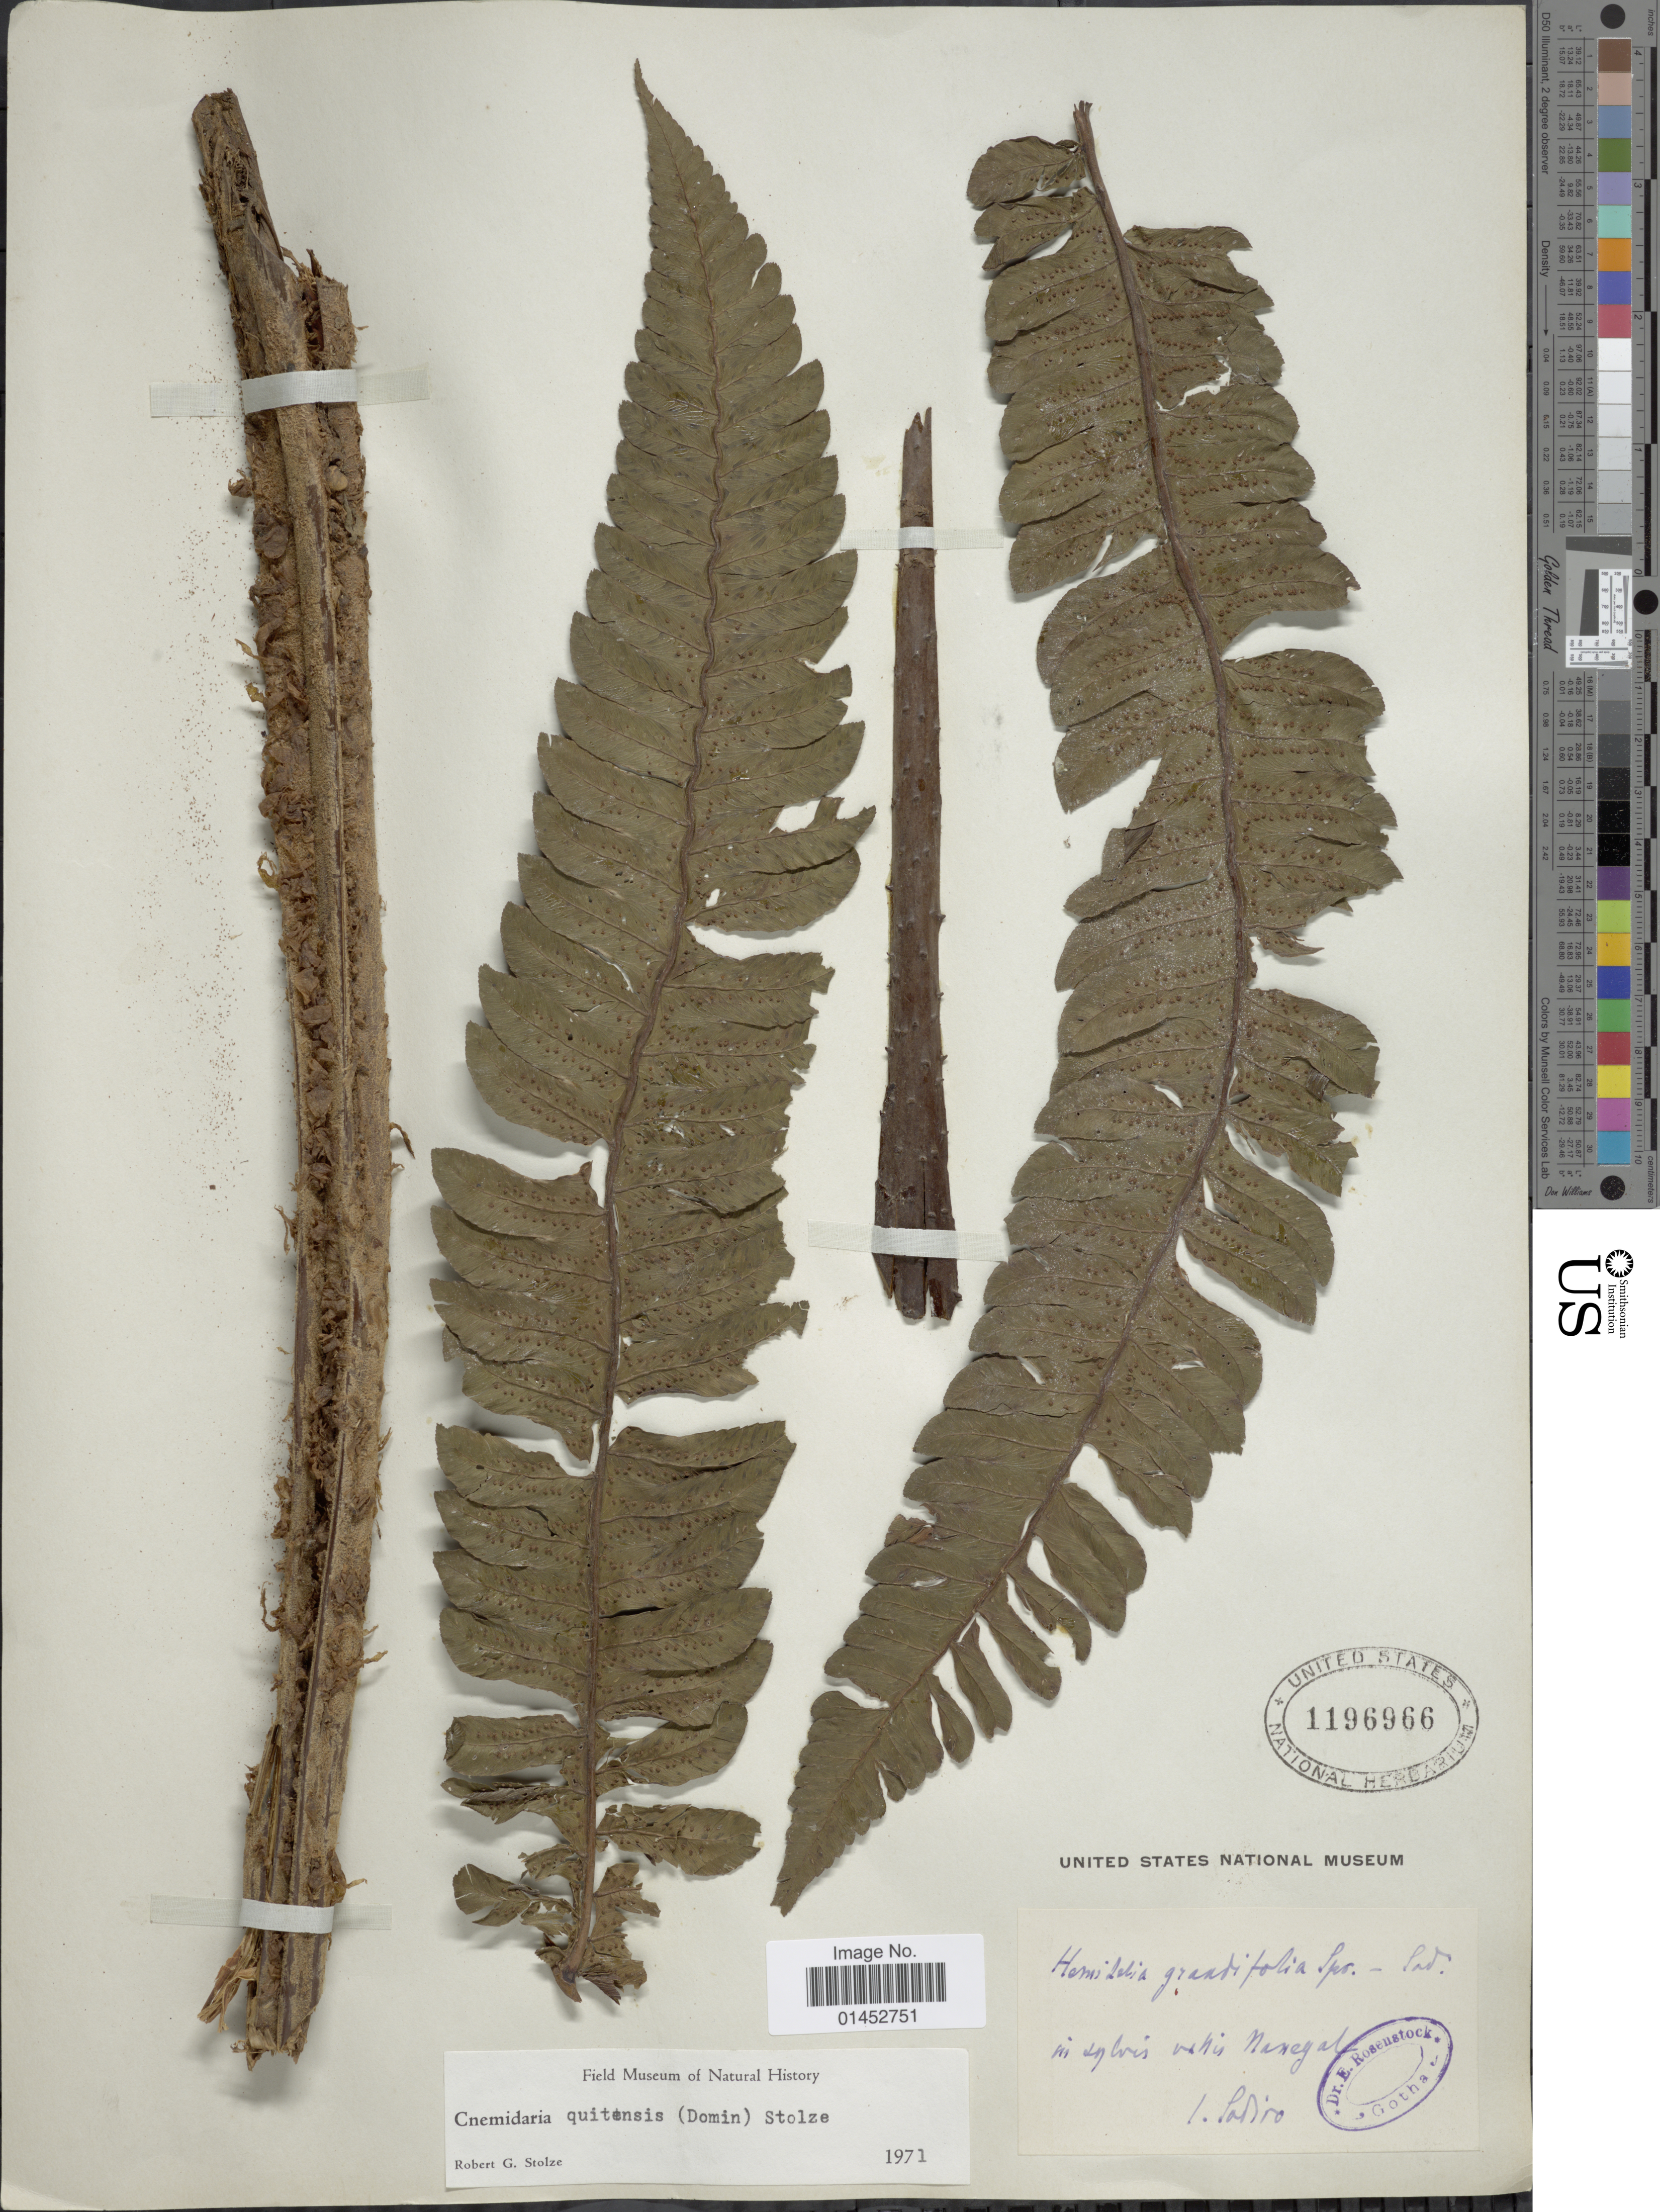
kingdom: Plantae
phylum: Tracheophyta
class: Polypodiopsida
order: Cyatheales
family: Cyatheaceae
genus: Cyathea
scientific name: Cyathea quitensis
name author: C. Chr.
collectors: A. Sodiro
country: Ecuador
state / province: Pichincha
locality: Nanegal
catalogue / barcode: US 1196966